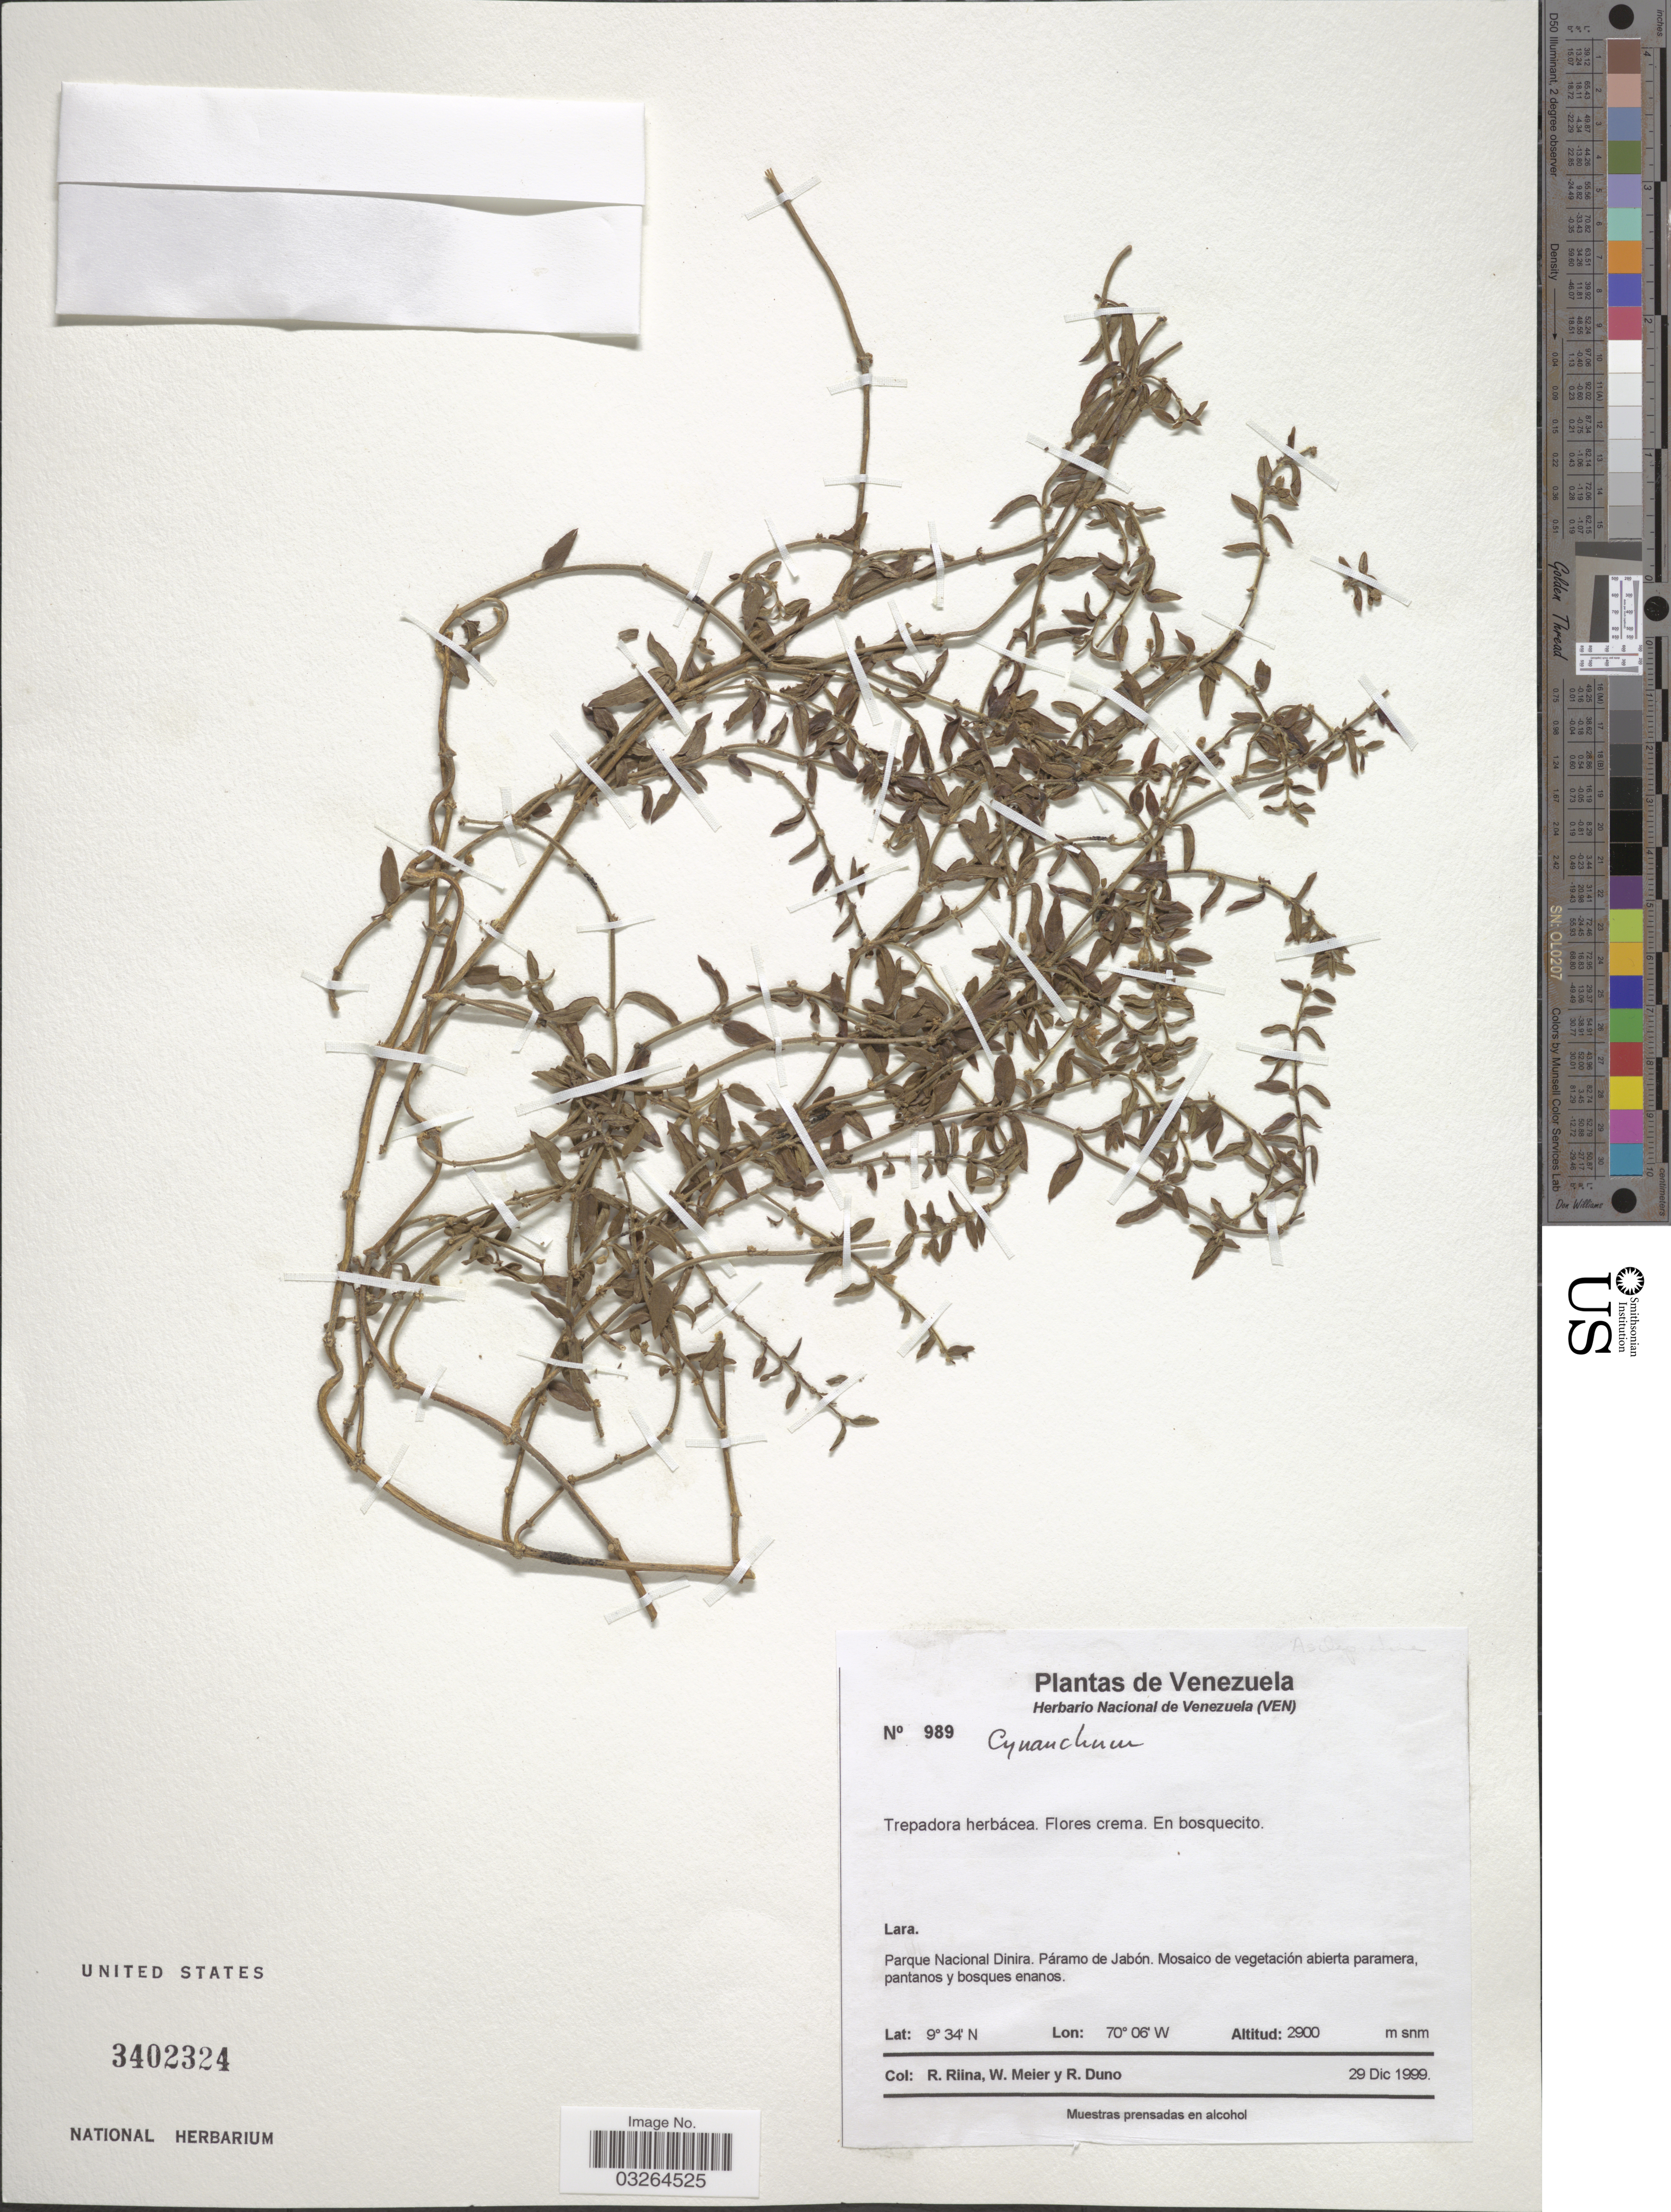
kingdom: Plantae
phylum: Tracheophyta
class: Magnoliopsida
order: Gentianales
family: Apocynaceae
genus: Scyphostelma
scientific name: Scyphostelma sp.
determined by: Liede-Schumann, Sigrid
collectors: R. Riina, W. Meier & R. Duno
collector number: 989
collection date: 1999-12-29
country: Venezuela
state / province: Lara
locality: Parque Nacional Dinira. Páramo de Jabón.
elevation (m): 2900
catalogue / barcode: US 3402324